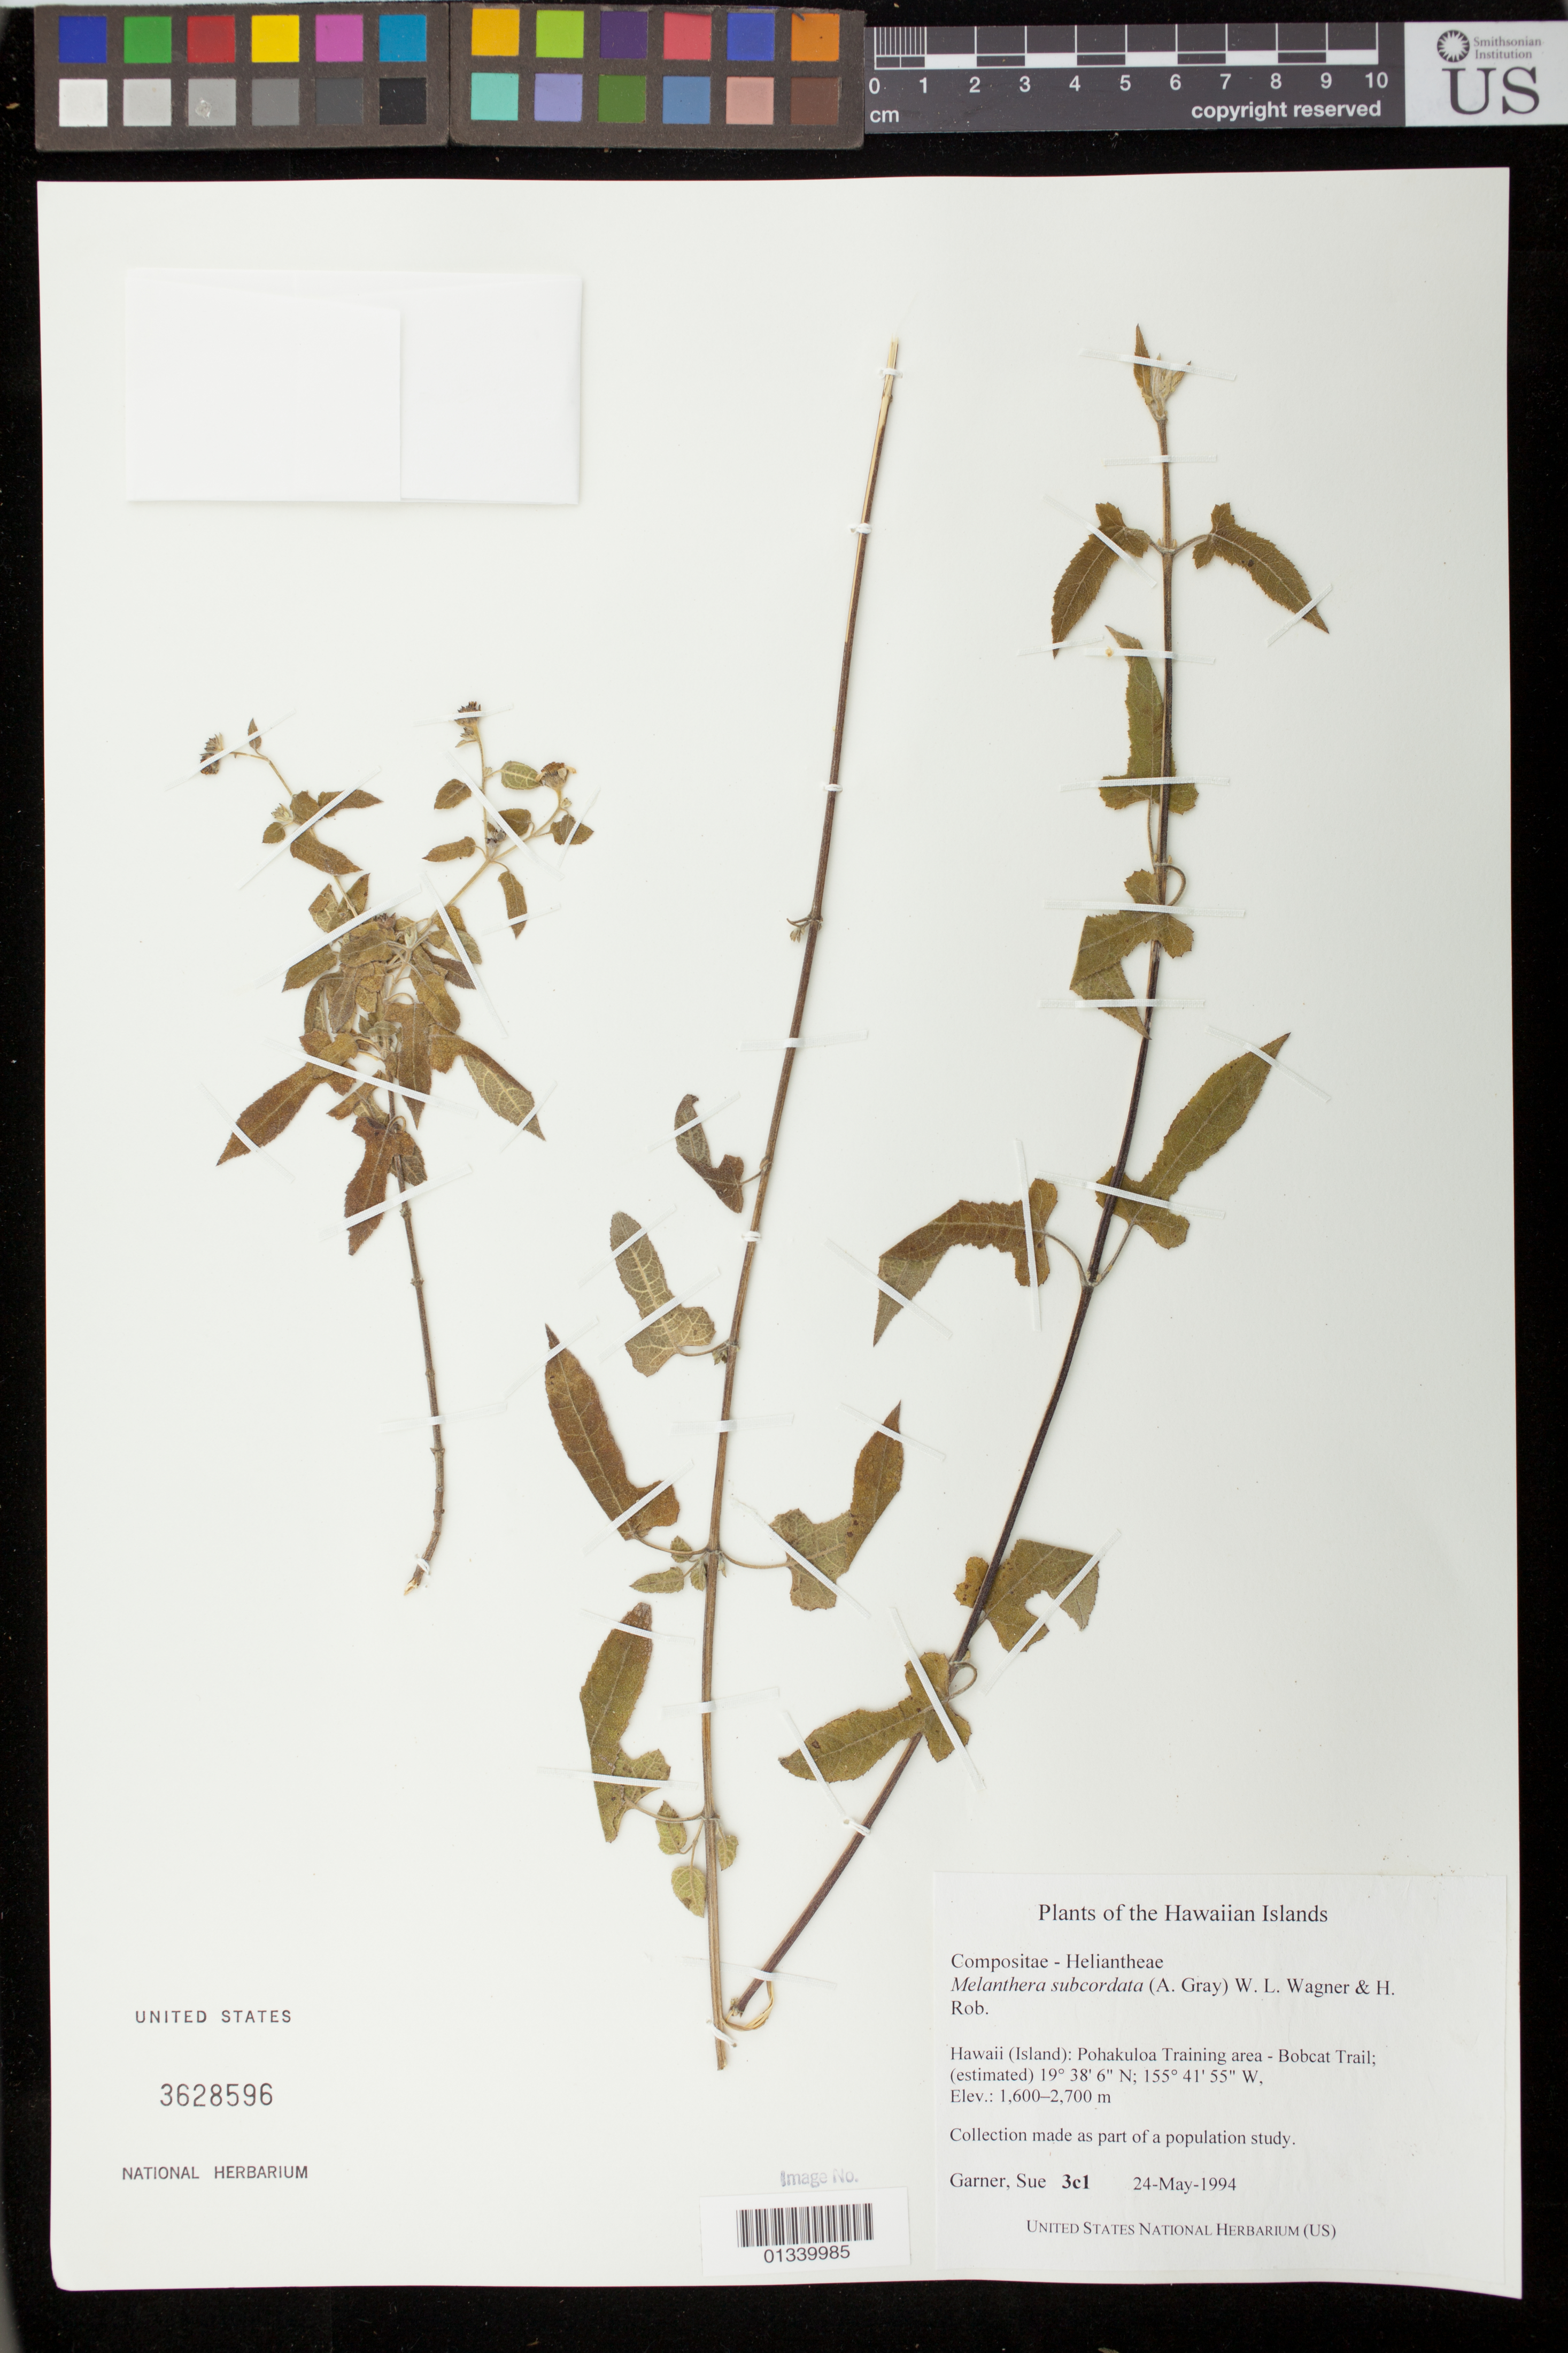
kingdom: Plantae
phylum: Tracheophyta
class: Magnoliopsida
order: Asterales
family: Asteraceae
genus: Wollastonia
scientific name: Wollastonia subcordata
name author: (A. Gray) Orchard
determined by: Wagner, W. L., (BOT), Smithsonian Institution - National Museum of Natural History (UNITED STATES)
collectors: S. Garner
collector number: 3c1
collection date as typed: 24 May 1994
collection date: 1994-05-24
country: United States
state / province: Hawaii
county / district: Hawaii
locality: Pohakuloa Training area - Bobcat Trail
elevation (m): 1600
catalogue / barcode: US 3628596